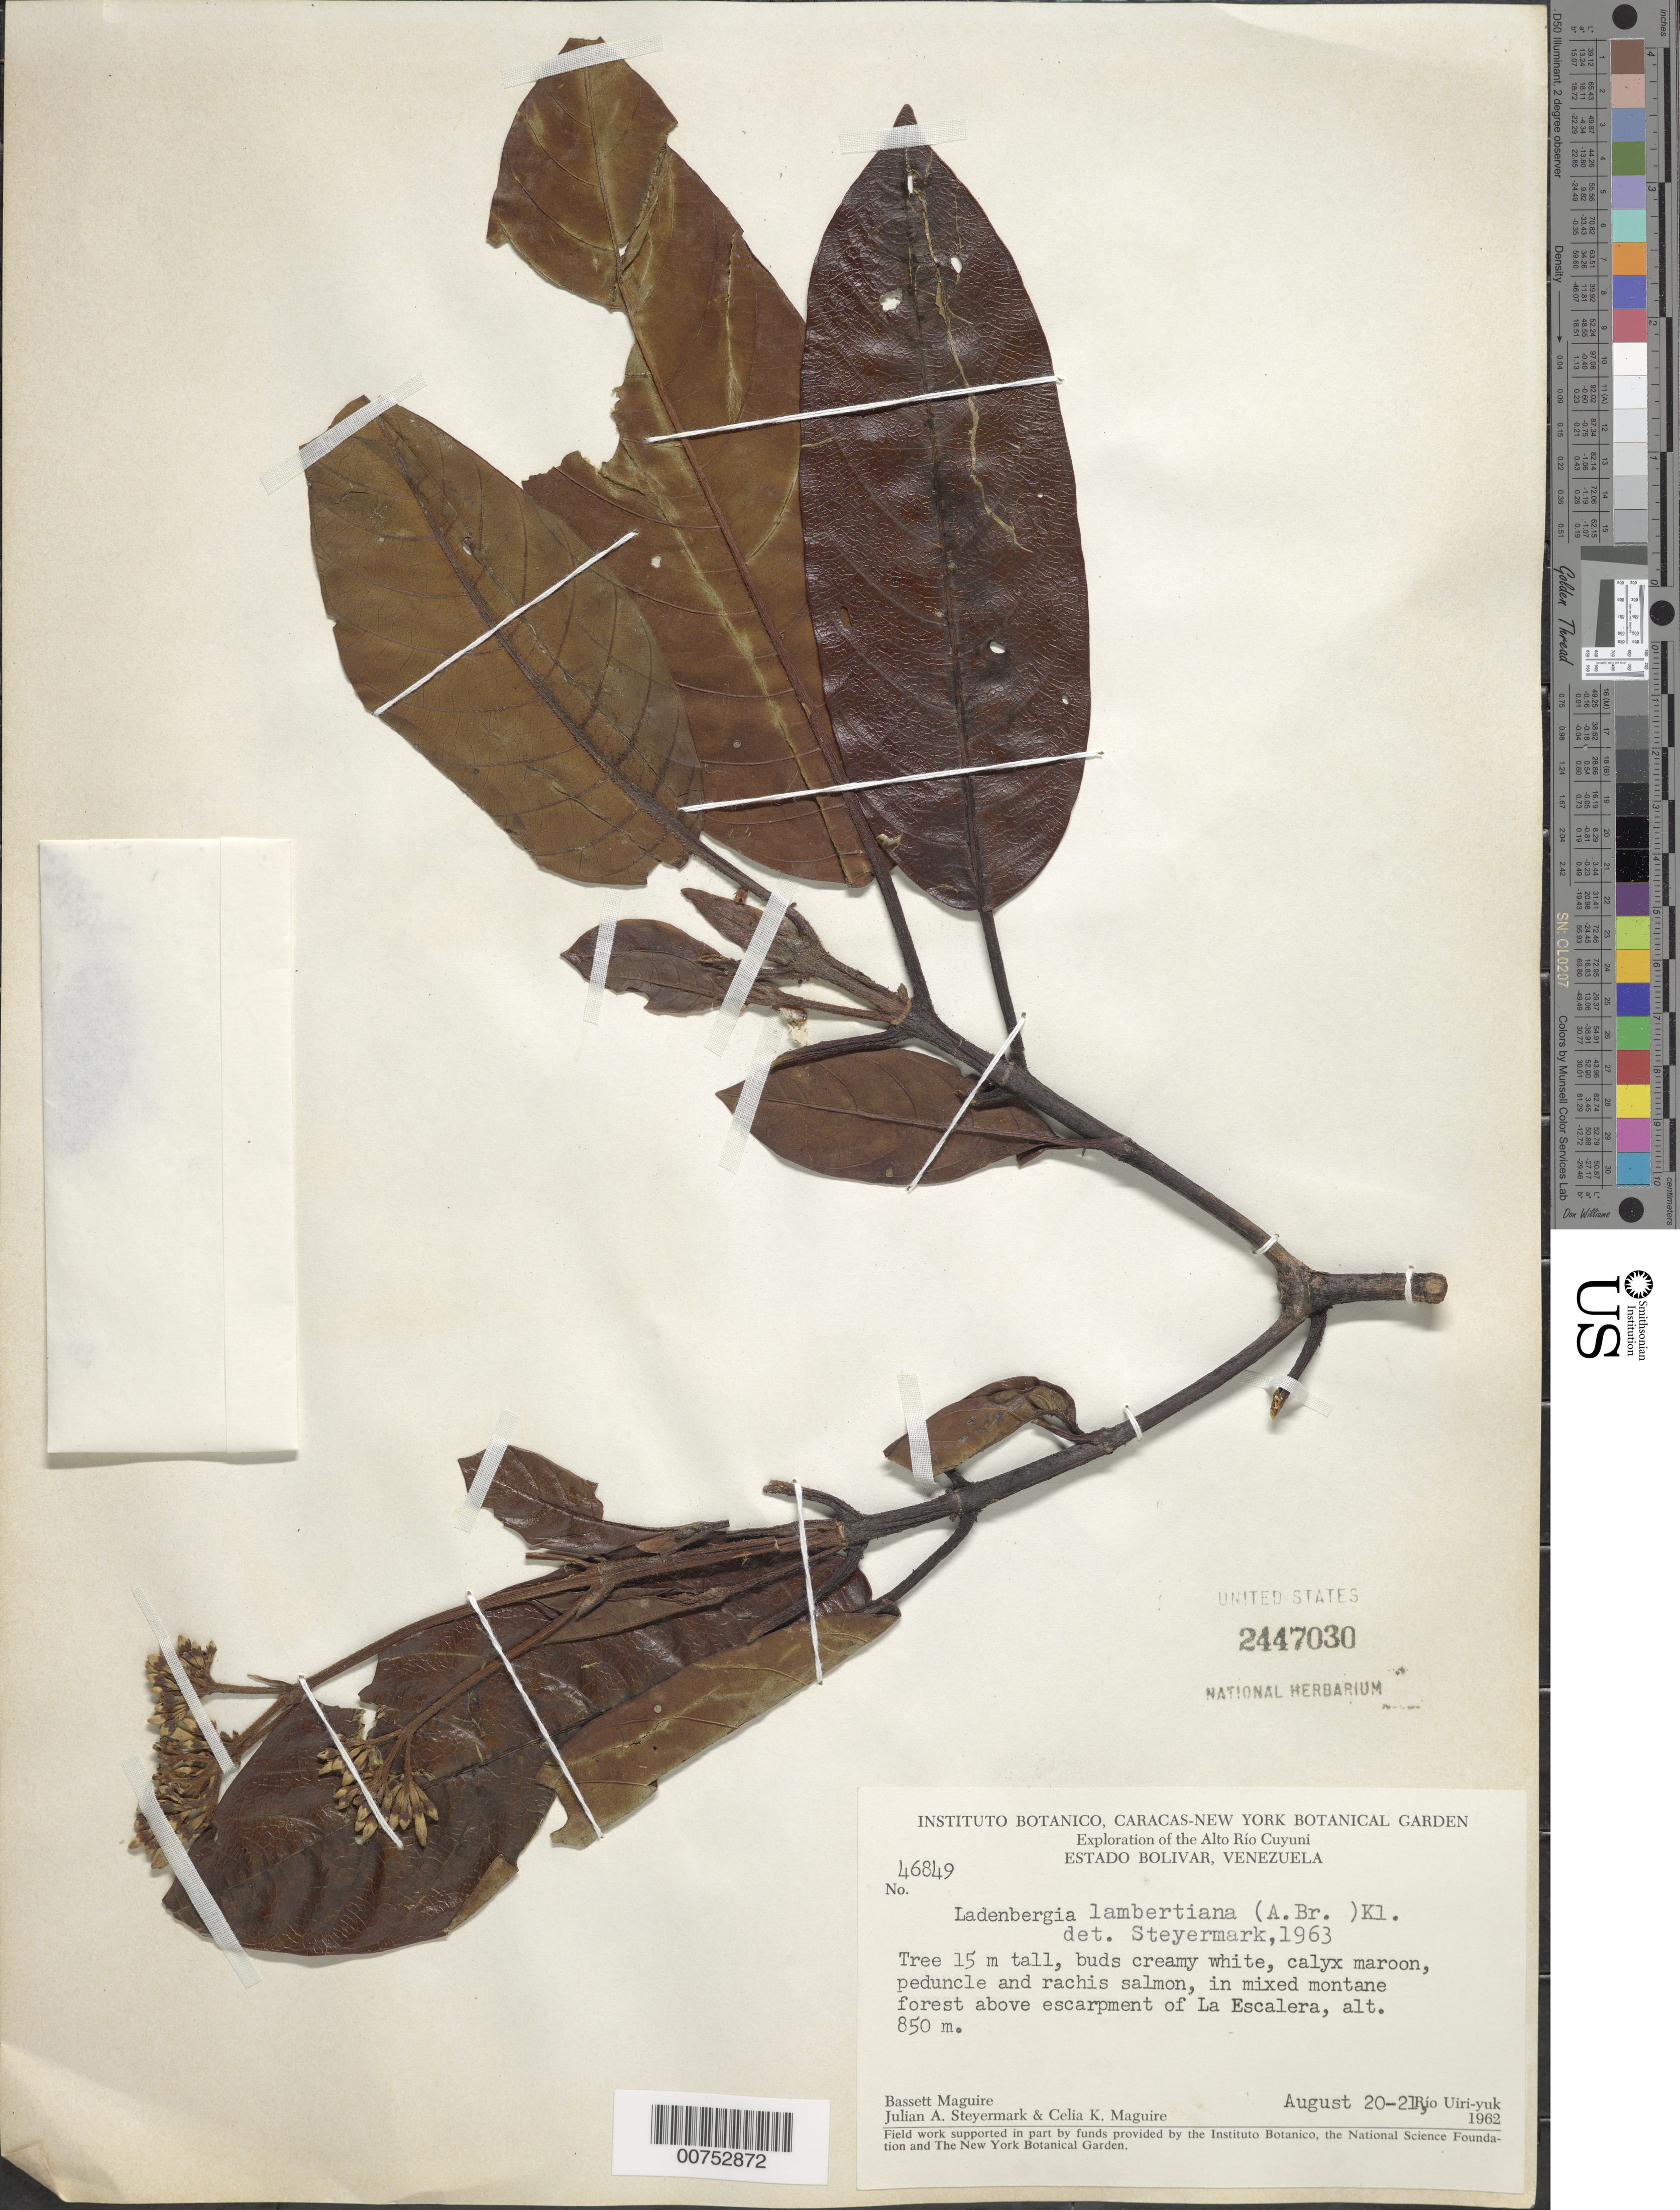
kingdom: Plantae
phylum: Tracheophyta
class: Magnoliopsida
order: Gentianales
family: Rubiaceae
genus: Ladenbergia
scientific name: Ladenbergia lambertiana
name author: (A. Braun ex Mart.) Klotzsch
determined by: Steyermark, Julian A., (VEN)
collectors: B. Maguire, C. K. Maguire & J. Steyermark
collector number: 46849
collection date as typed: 20-Aug-62 to 21-Aug-62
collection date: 1962-08-20/1962-08-21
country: Venezuela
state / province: Bolívar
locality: Alto Río Cuyuni, Río Uiri-yuk, La Escalera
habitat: Mixed montane forest, above escarpment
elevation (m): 850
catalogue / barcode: US 2447030